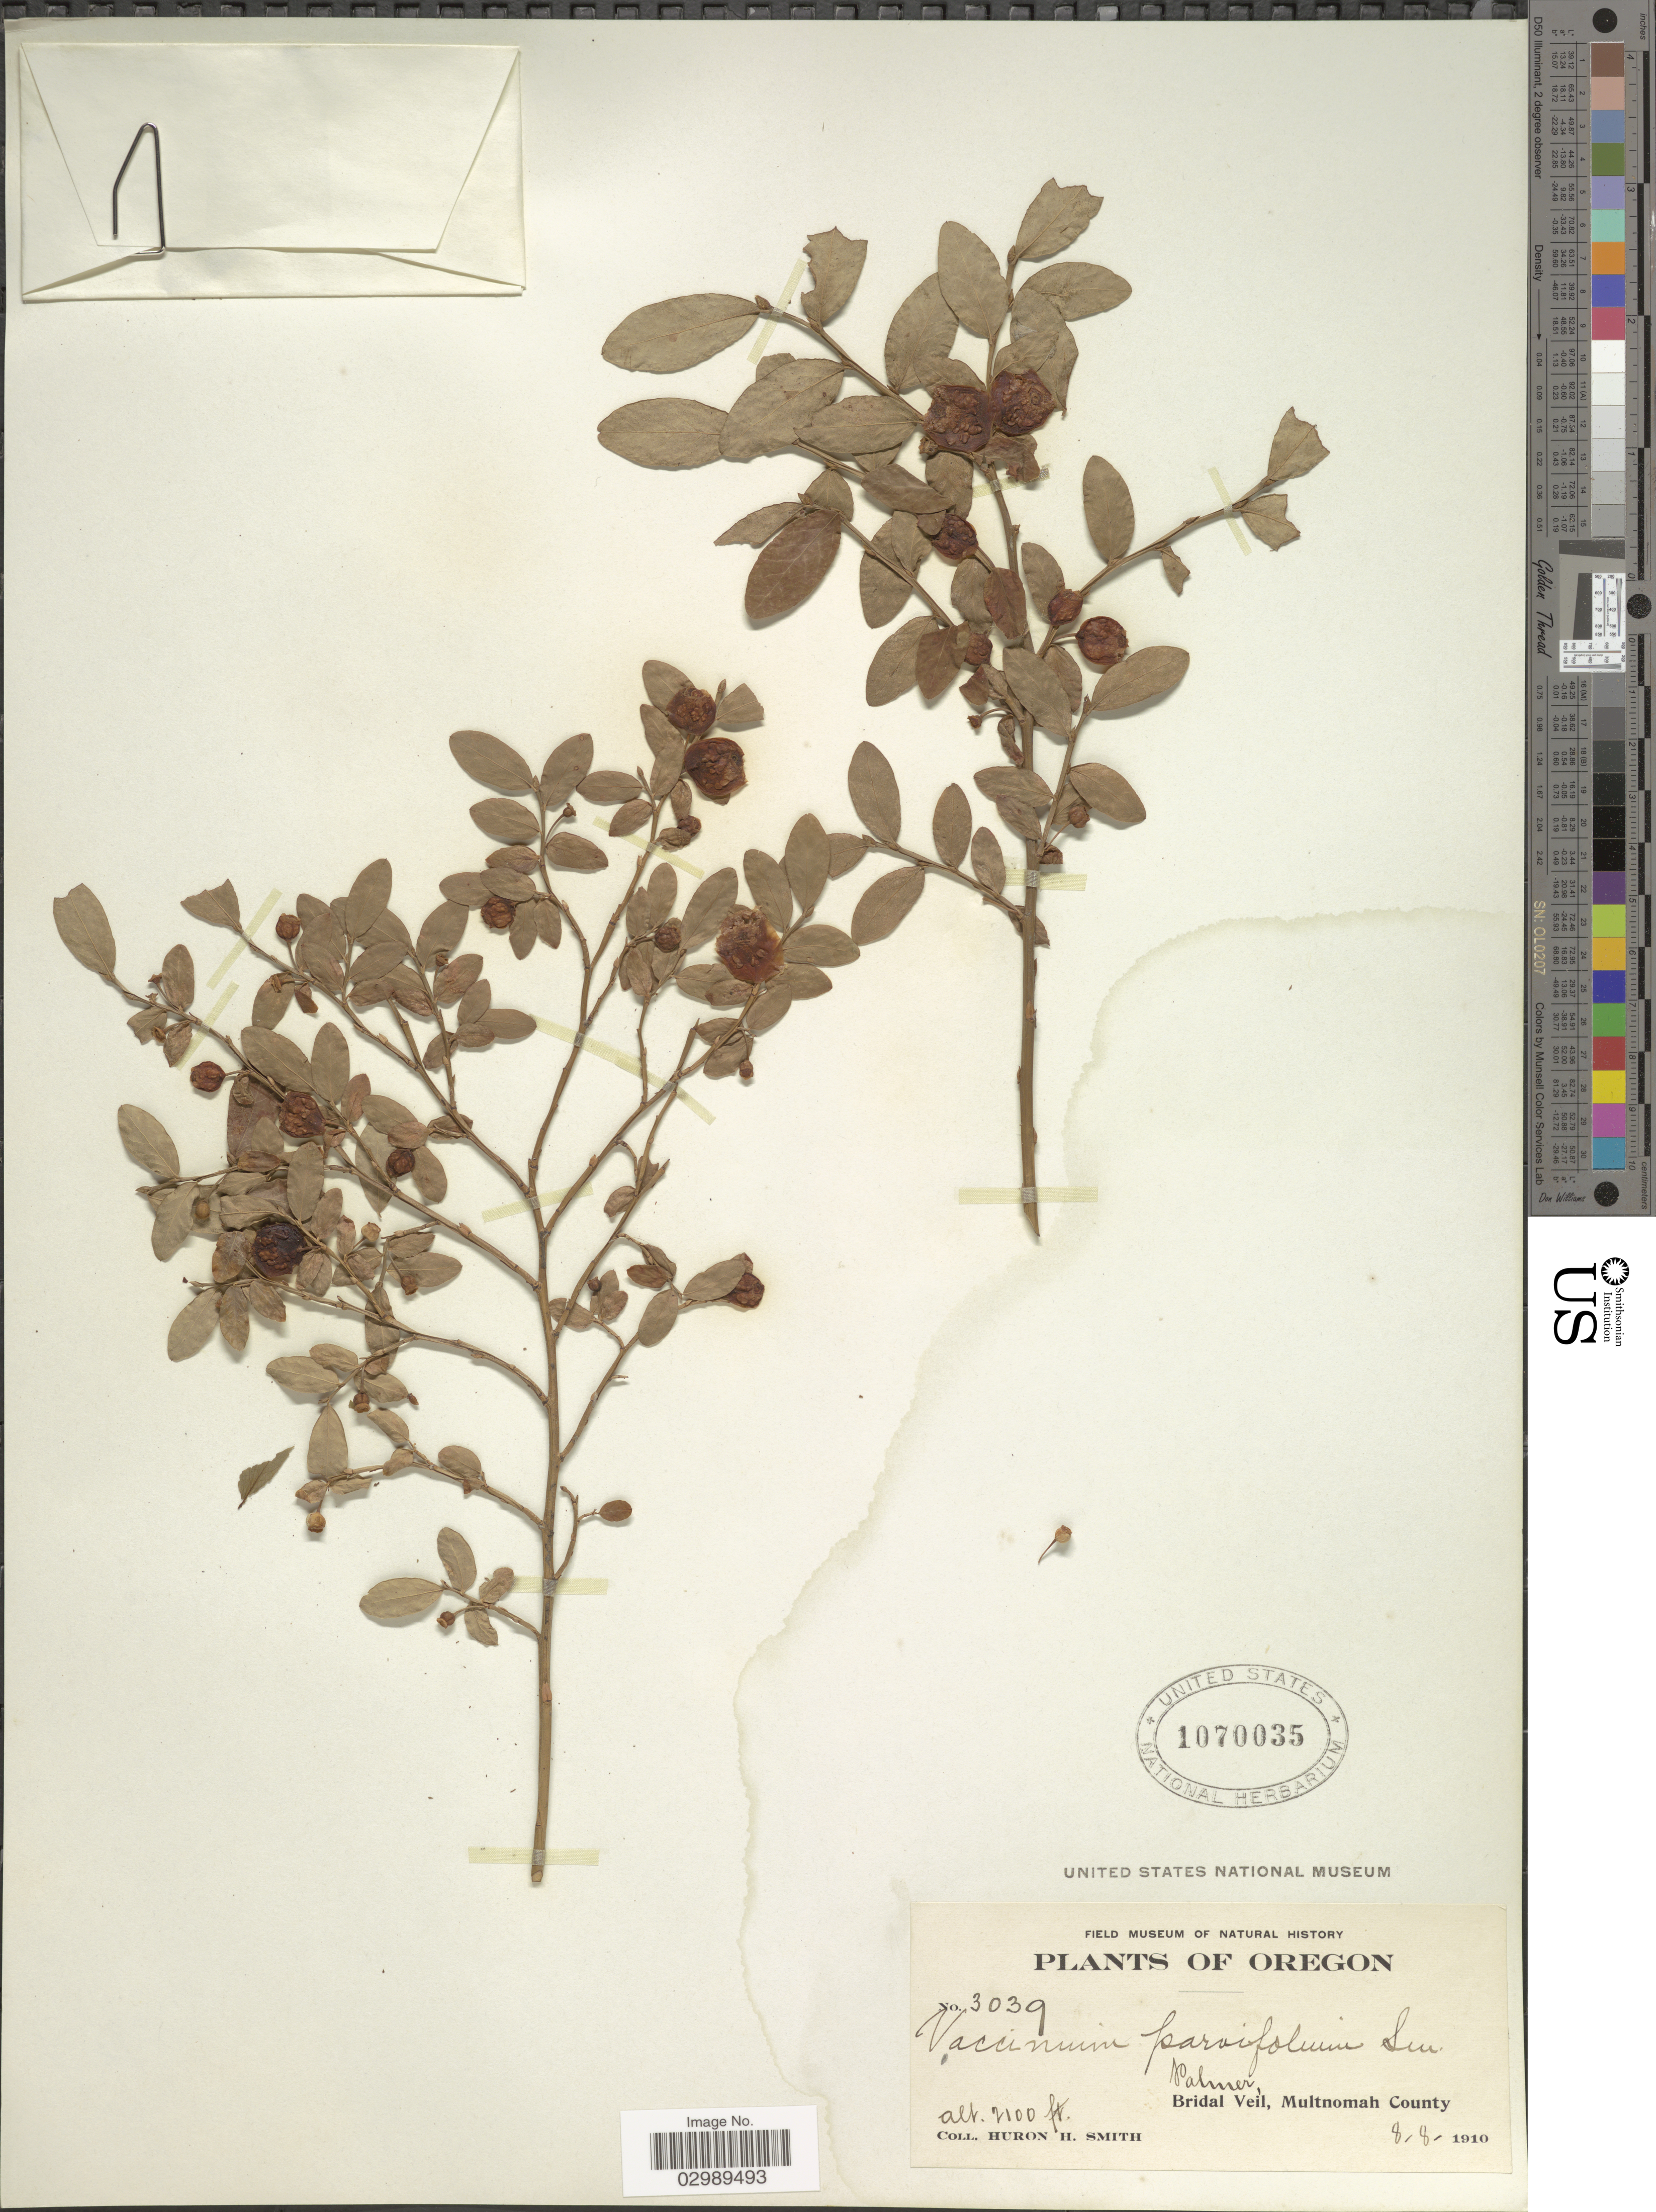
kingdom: Plantae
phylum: Tracheophyta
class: Magnoliopsida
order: Ericales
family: Ericaceae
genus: Vaccinium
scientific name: Vaccinium parvifolium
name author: Small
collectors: Huron H. Smith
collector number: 3039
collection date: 1910-08-08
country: United States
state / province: Oregon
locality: Palmer, Bridal Veil, Multnomah County.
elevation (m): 640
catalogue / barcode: US 1070035